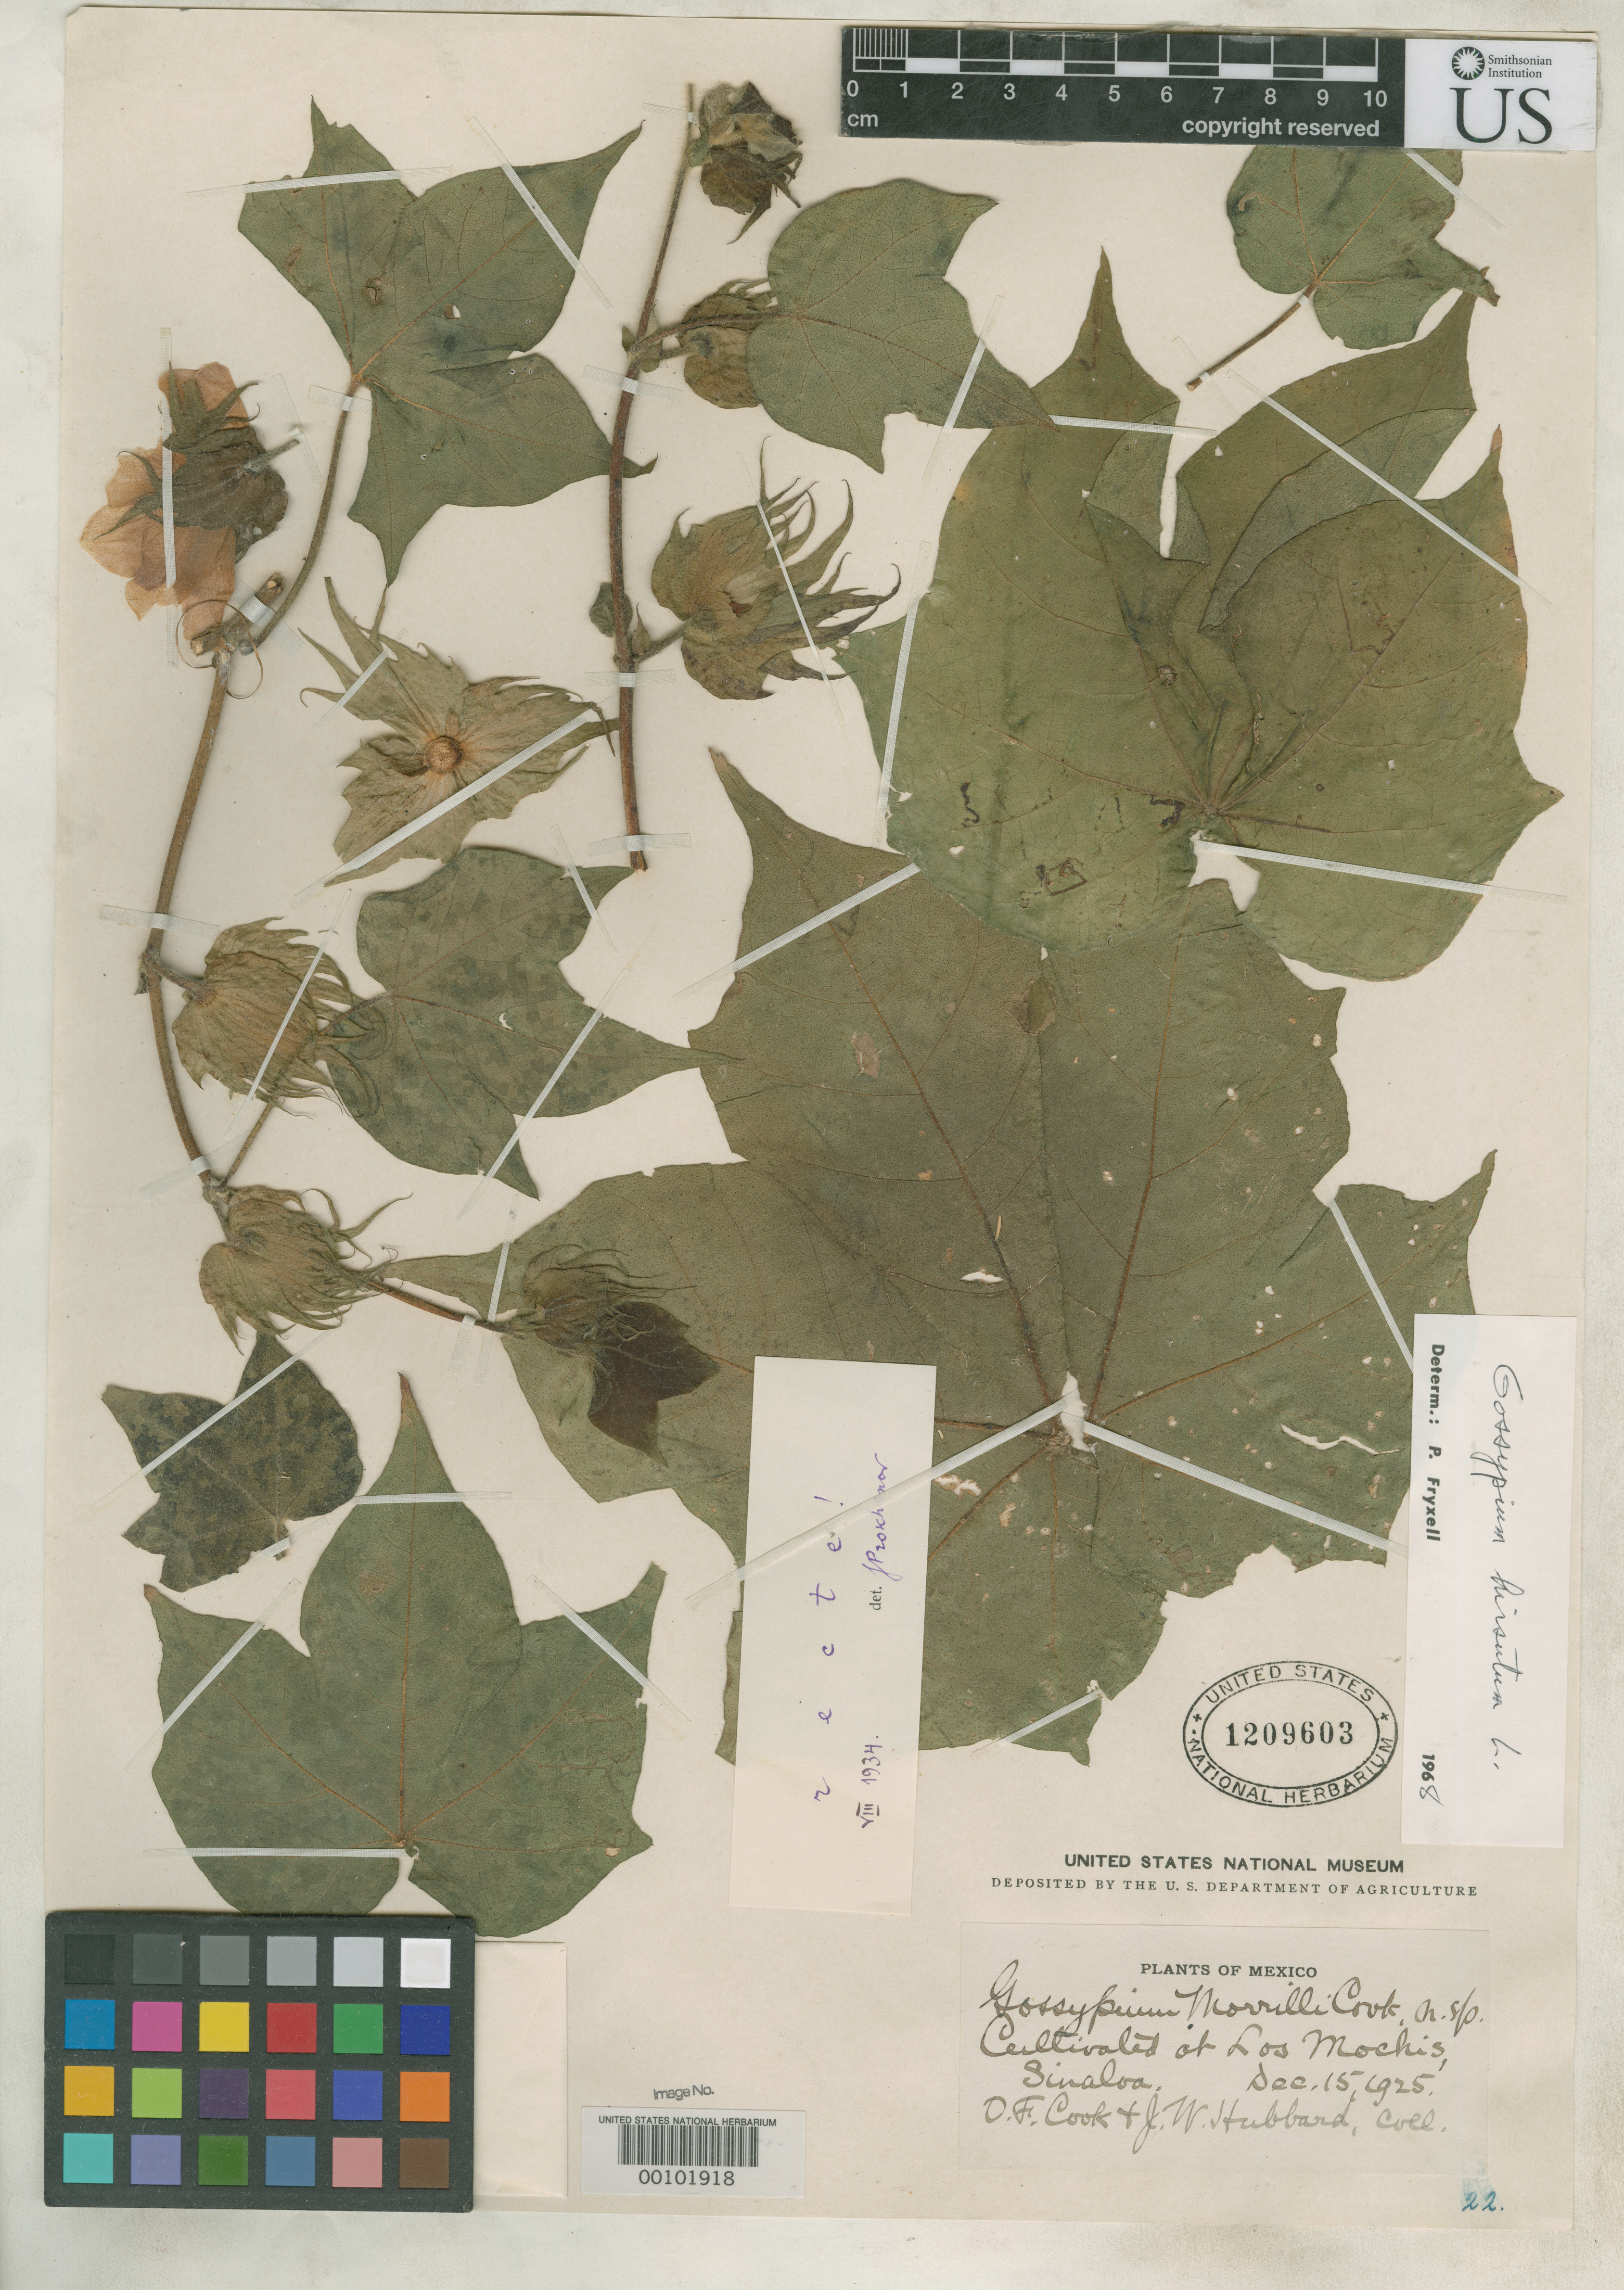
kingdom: Plantae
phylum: Tracheophyta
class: Magnoliopsida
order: Malvales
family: Malvaceae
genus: Gossypium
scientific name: Gossypium morrillii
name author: O.F. Cook & J.W. Hubb.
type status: Holotype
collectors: O. F. Cook & J. W. Hubbard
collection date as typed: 15 Dec 1925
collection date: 1925-12-15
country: Mexico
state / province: Sinaloa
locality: Los Mochis.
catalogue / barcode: US 1209603